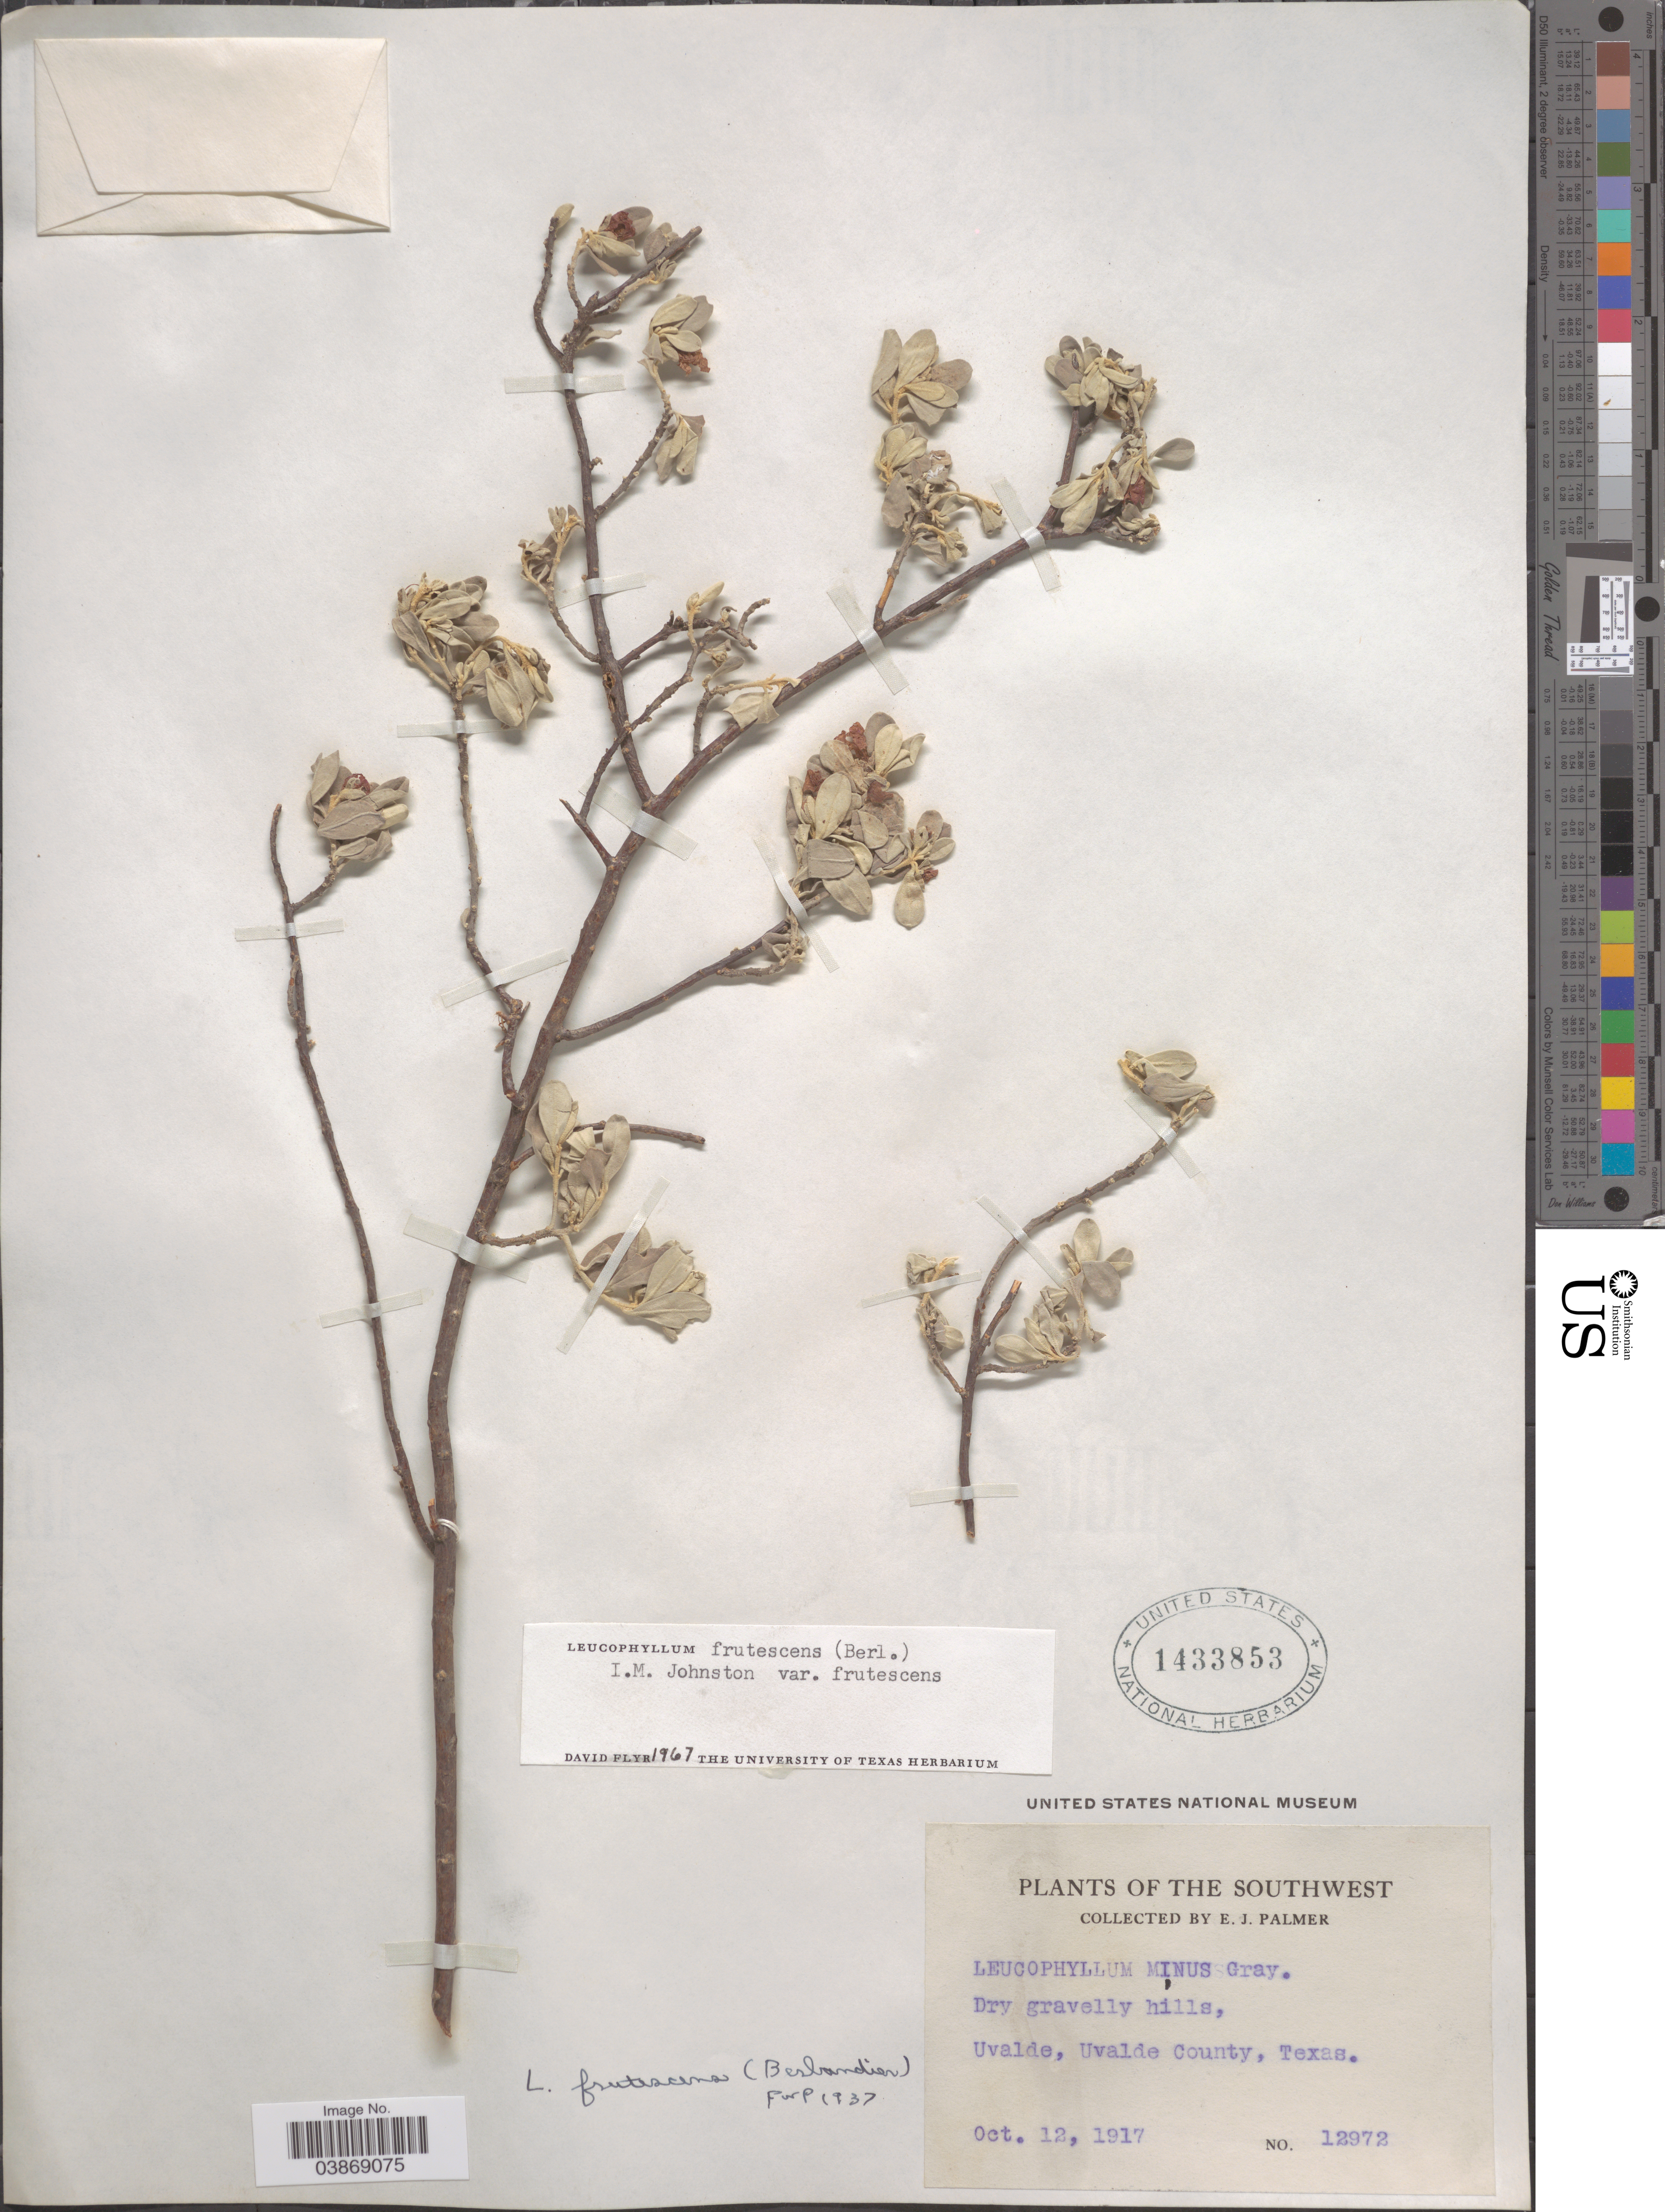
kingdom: Plantae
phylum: Tracheophyta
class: Magnoliopsida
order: Lamiales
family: Scrophulariaceae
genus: Leucophyllum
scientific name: Leucophyllum frutescens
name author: (Berland.) I.M. Johnst.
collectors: E. J. Palmer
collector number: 12972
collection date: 1917-10-12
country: United States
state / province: Texas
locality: The Southwest. Uvalde, Uvalde County.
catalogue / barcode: US 1433853